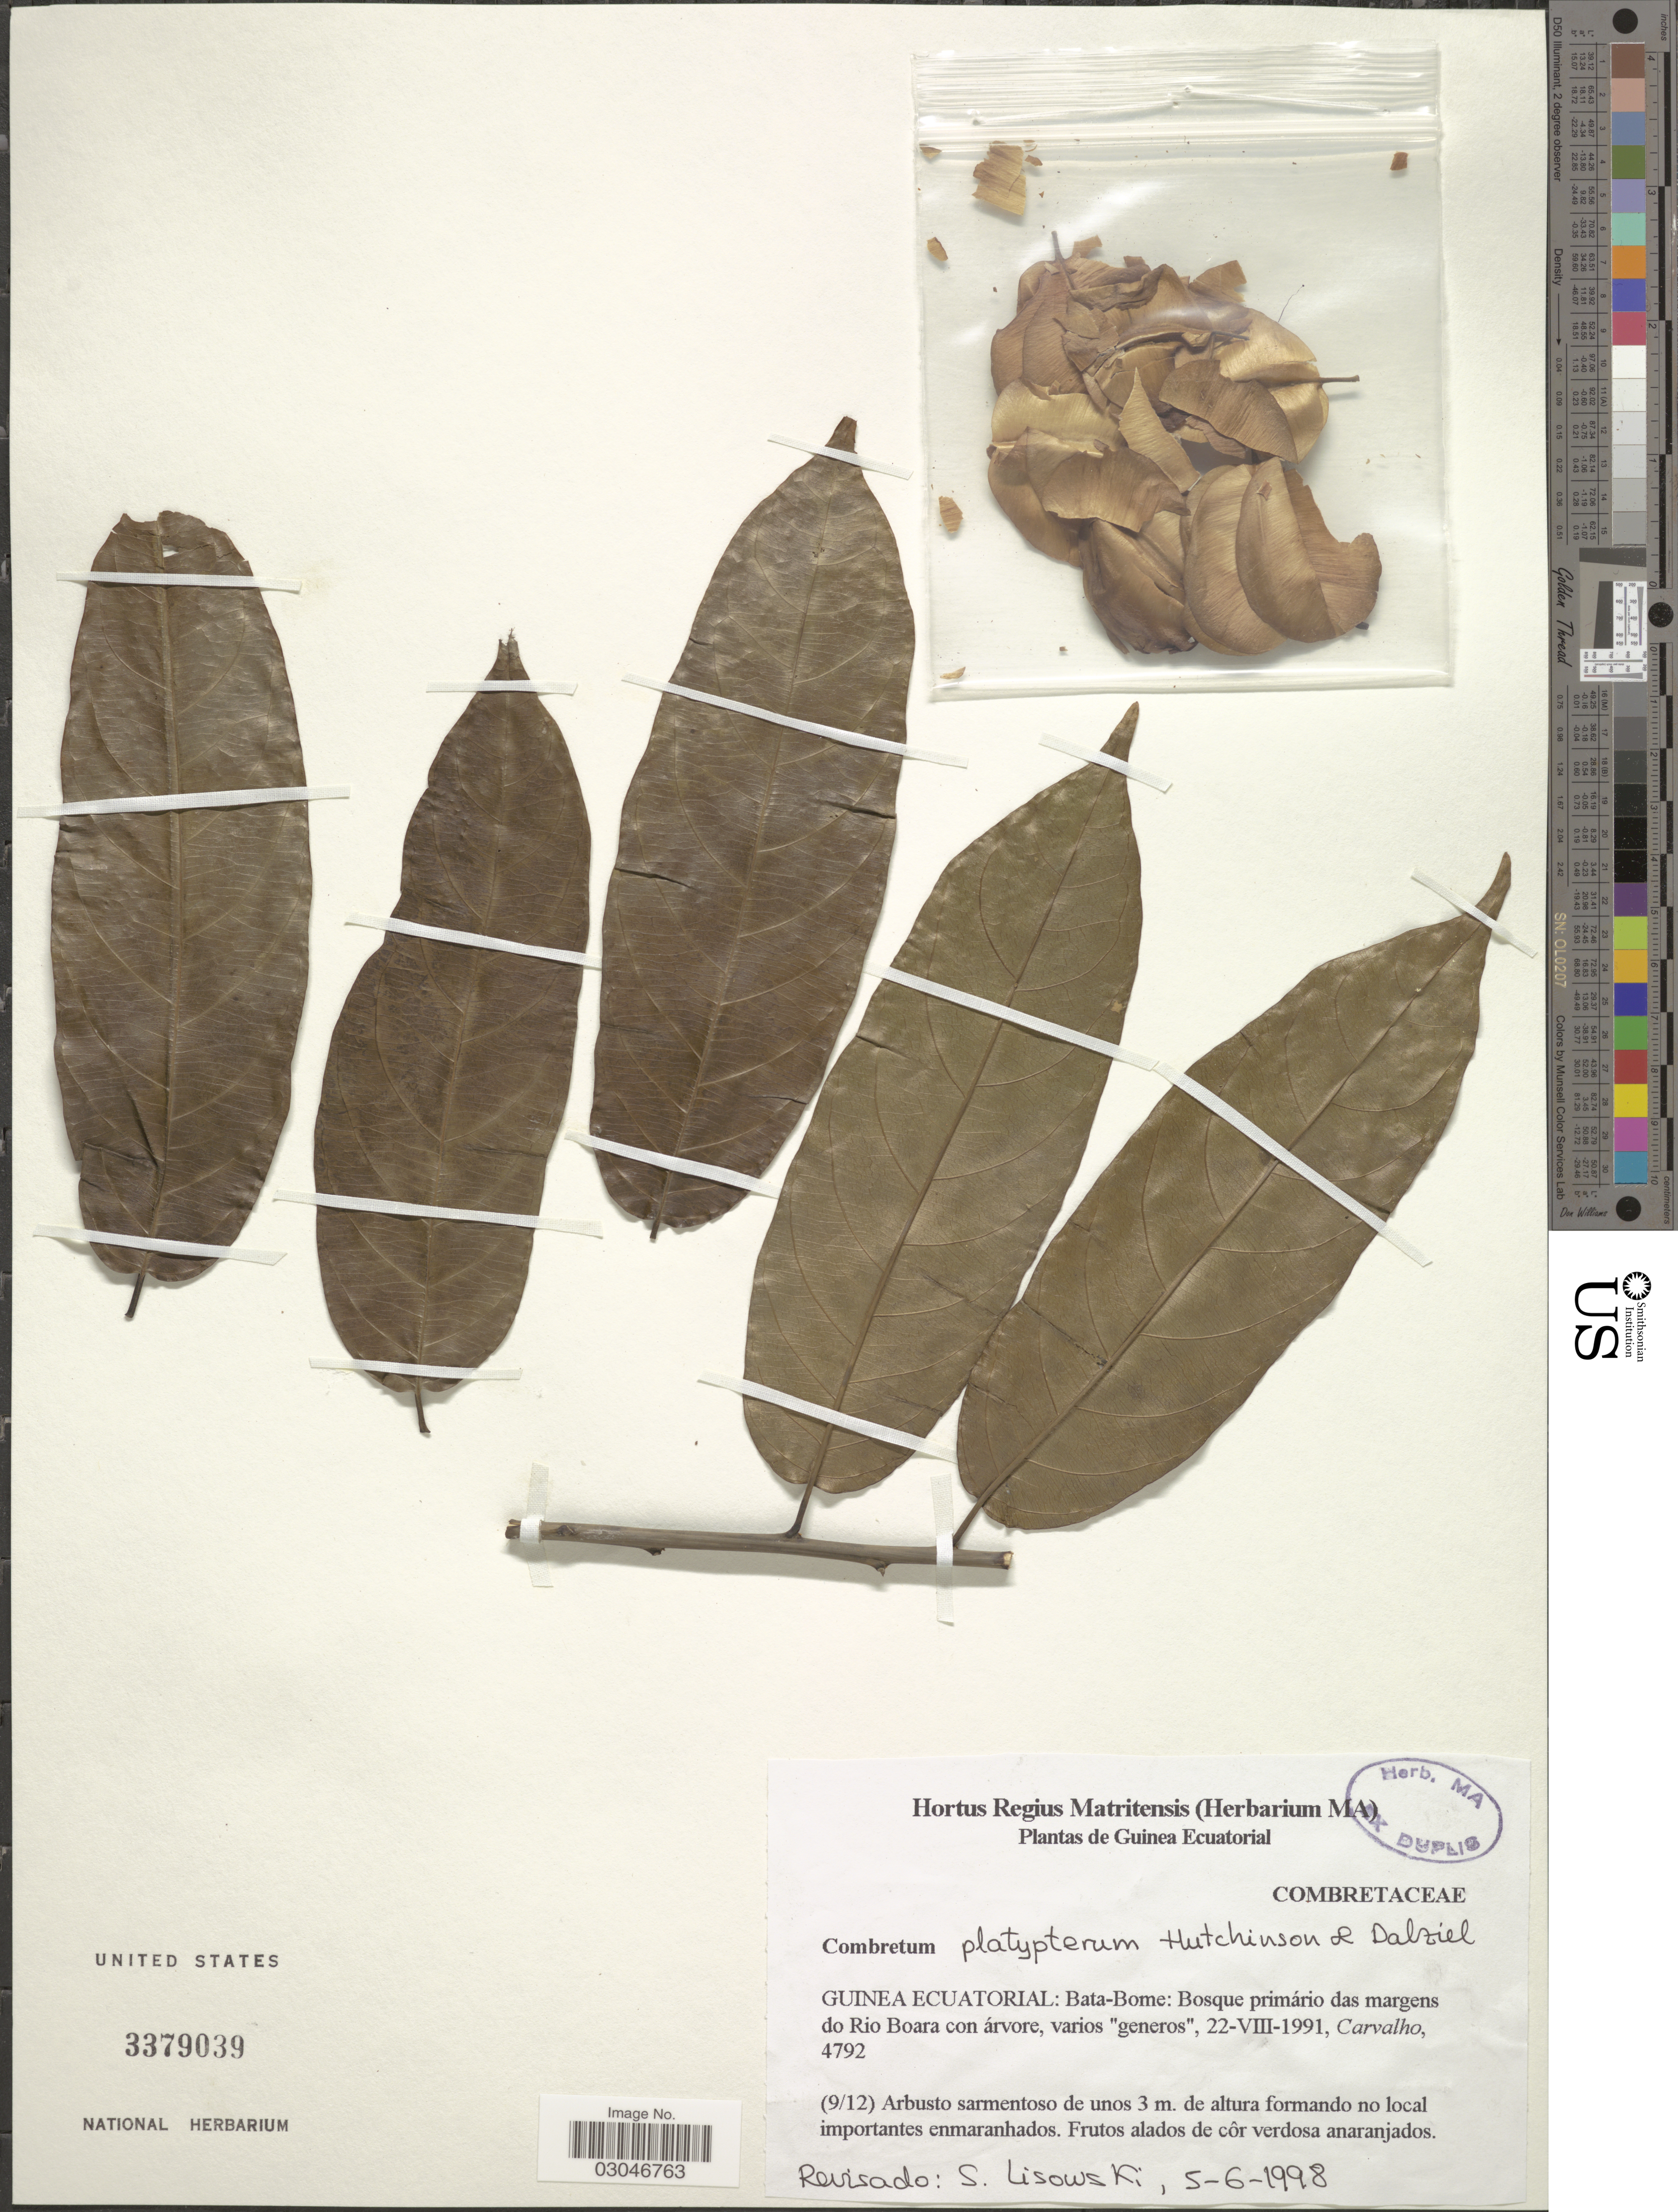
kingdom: Plantae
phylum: Tracheophyta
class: Magnoliopsida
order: Myrtales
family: Combretaceae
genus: Combretum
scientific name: Combretum platypterum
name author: (Welw.) Hutch. & Dalziel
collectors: Carvalho, --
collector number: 4792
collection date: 1991-08-22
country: Equatorial Guinea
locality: Bata-Bome: Bosque primário das margens do Rio Boara con árvore, varios "generos".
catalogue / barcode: US 3379039